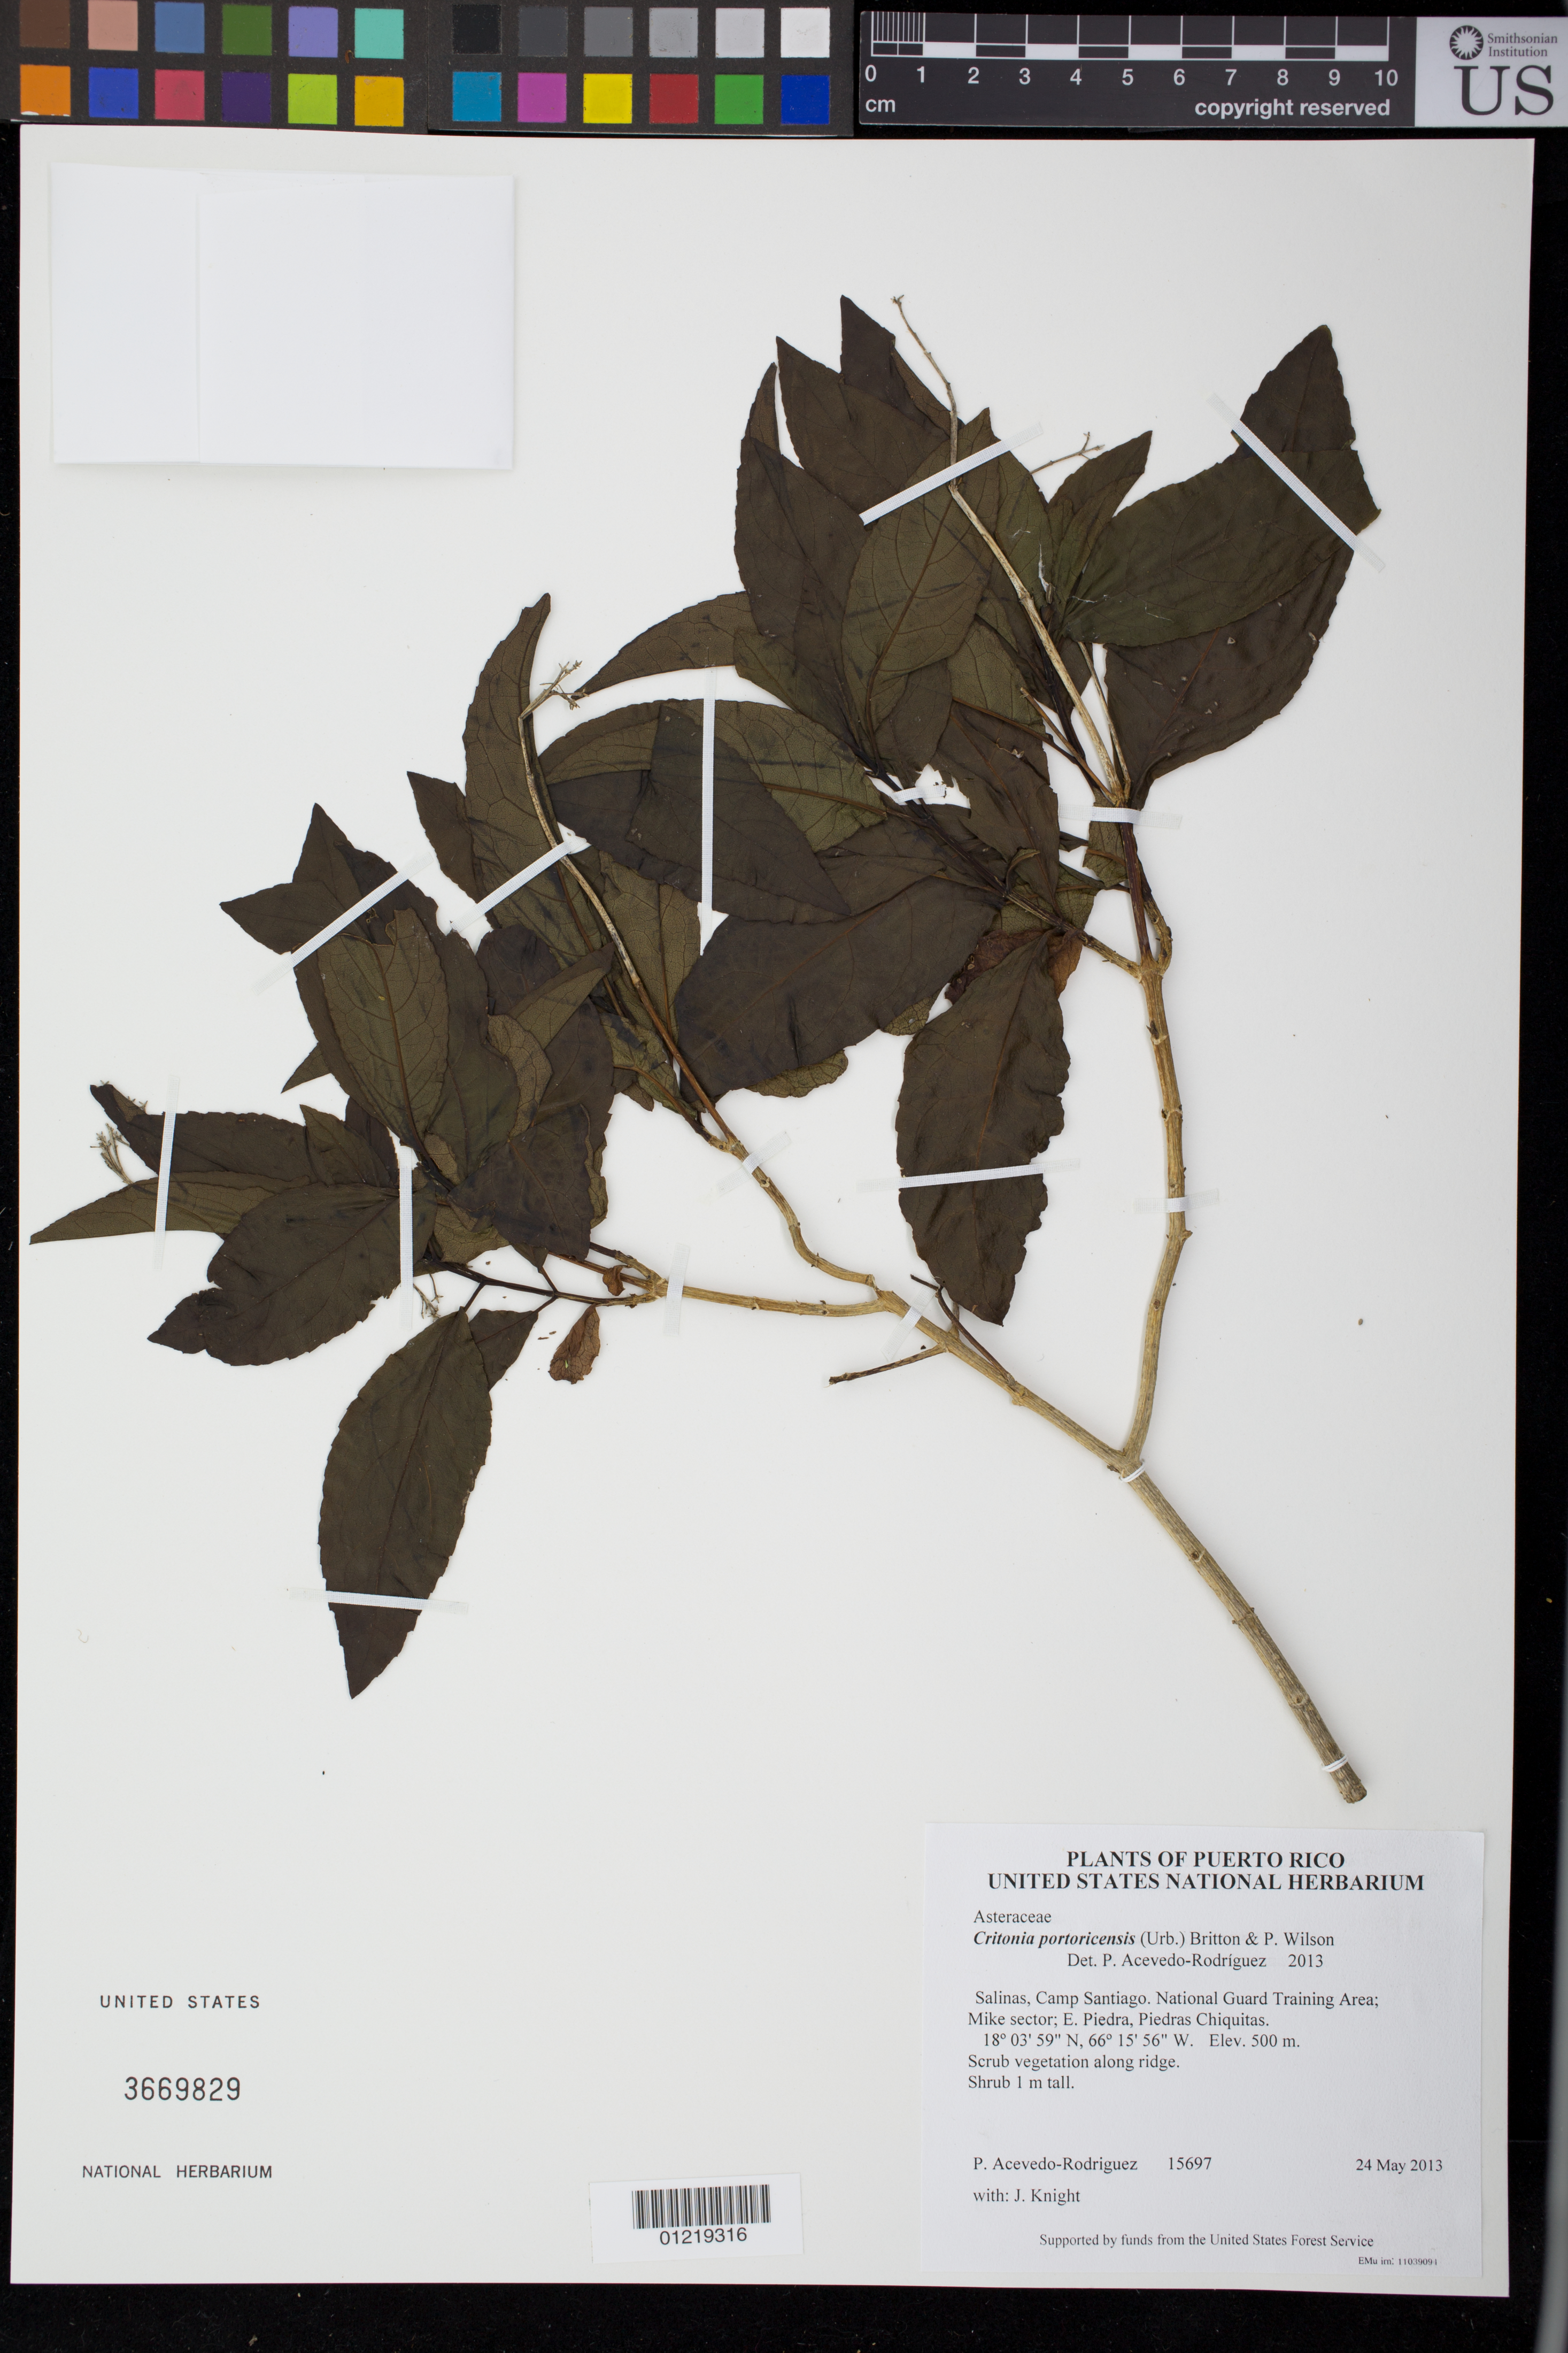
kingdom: Plantae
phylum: Tracheophyta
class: Magnoliopsida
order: Asterales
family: Asteraceae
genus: Critonia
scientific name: Critonia portoricensis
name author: (Urb.) Britton & P. Wilson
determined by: Acevedo-Rodríguez, P., (BOT), Smithsonian Institution - National Museum of Natural History (UNITED STATES)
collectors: P. Acevedo-Rodr. & J. Knight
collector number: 15697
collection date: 2013-05-24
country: Puerto Rico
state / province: Salinas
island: Puerto Rico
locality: Camp Santiago. National Guard Training Area; Mike sector; E. Piedra, Piedras Chiquitas.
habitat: Scrub vegetation along ridge.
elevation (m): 500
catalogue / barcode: US 3669829